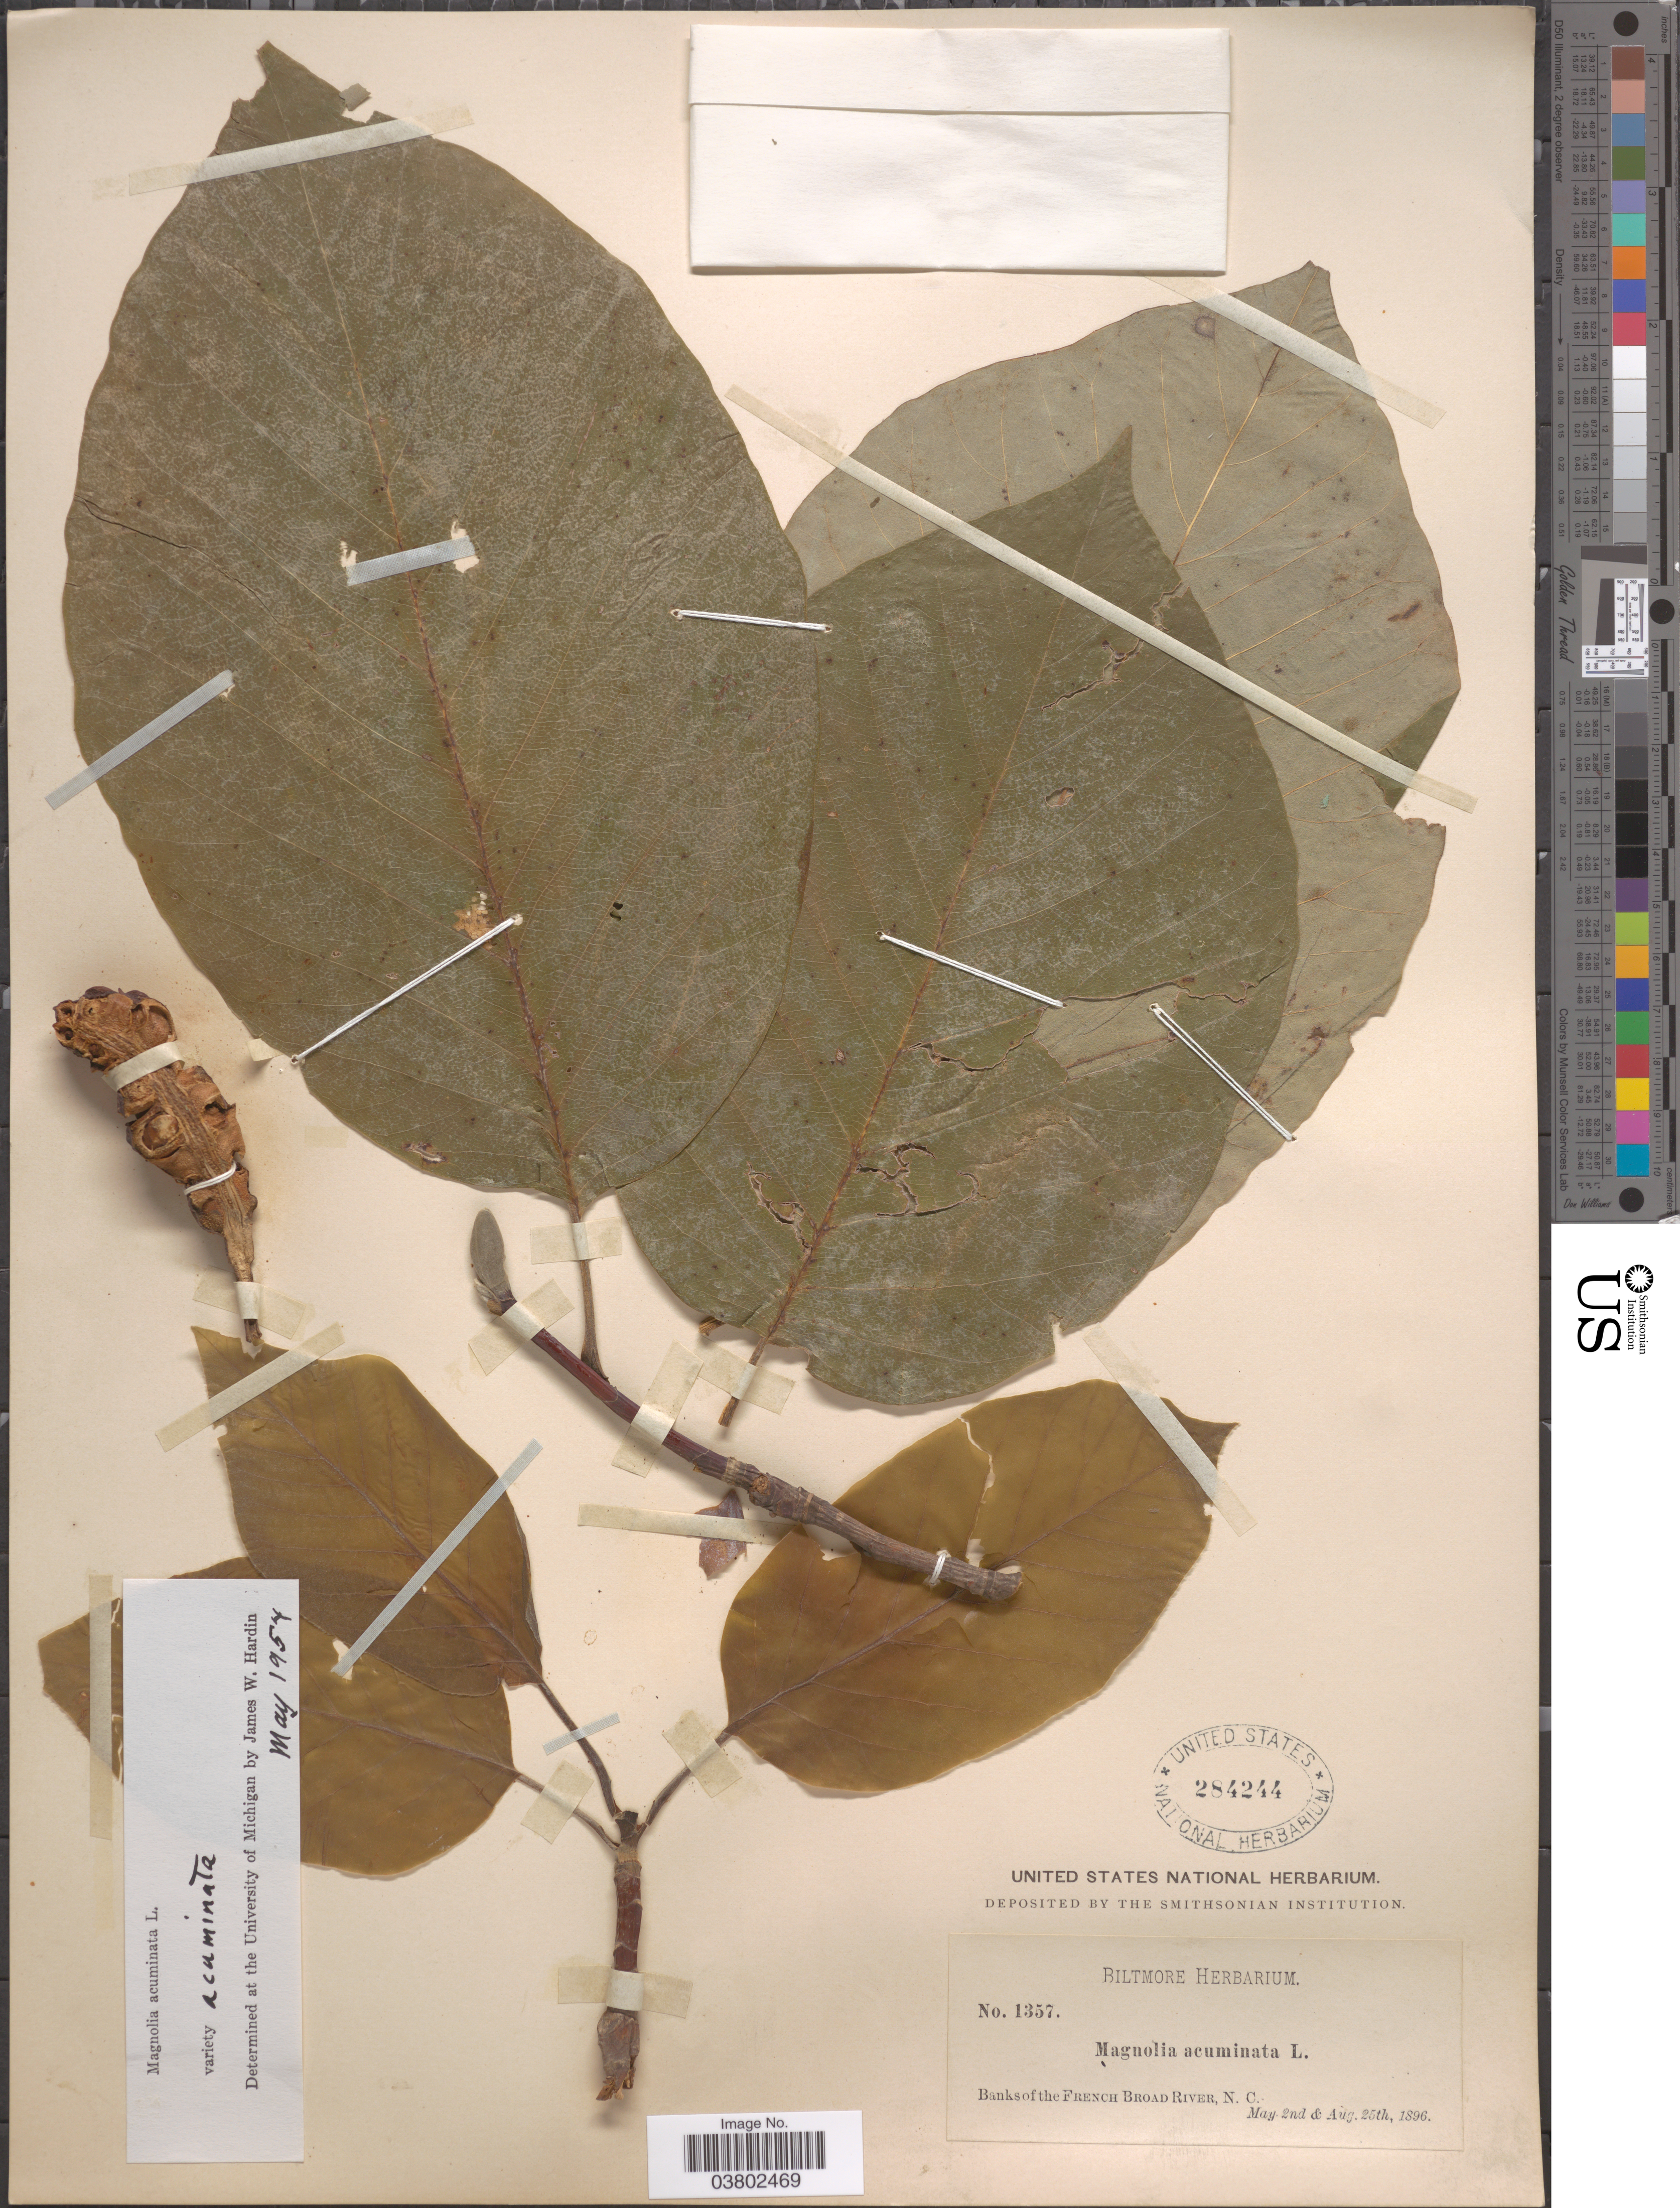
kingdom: Plantae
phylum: Tracheophyta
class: Magnoliopsida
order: Magnoliales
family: Magnoliaceae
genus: Magnolia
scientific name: Magnolia acuminata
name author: (L.) L.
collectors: ex herb. Biltmore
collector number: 1357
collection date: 1896-05-02/1896-08-25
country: United States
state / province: North Carolina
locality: Banks of the French Broad River.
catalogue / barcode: US 284244